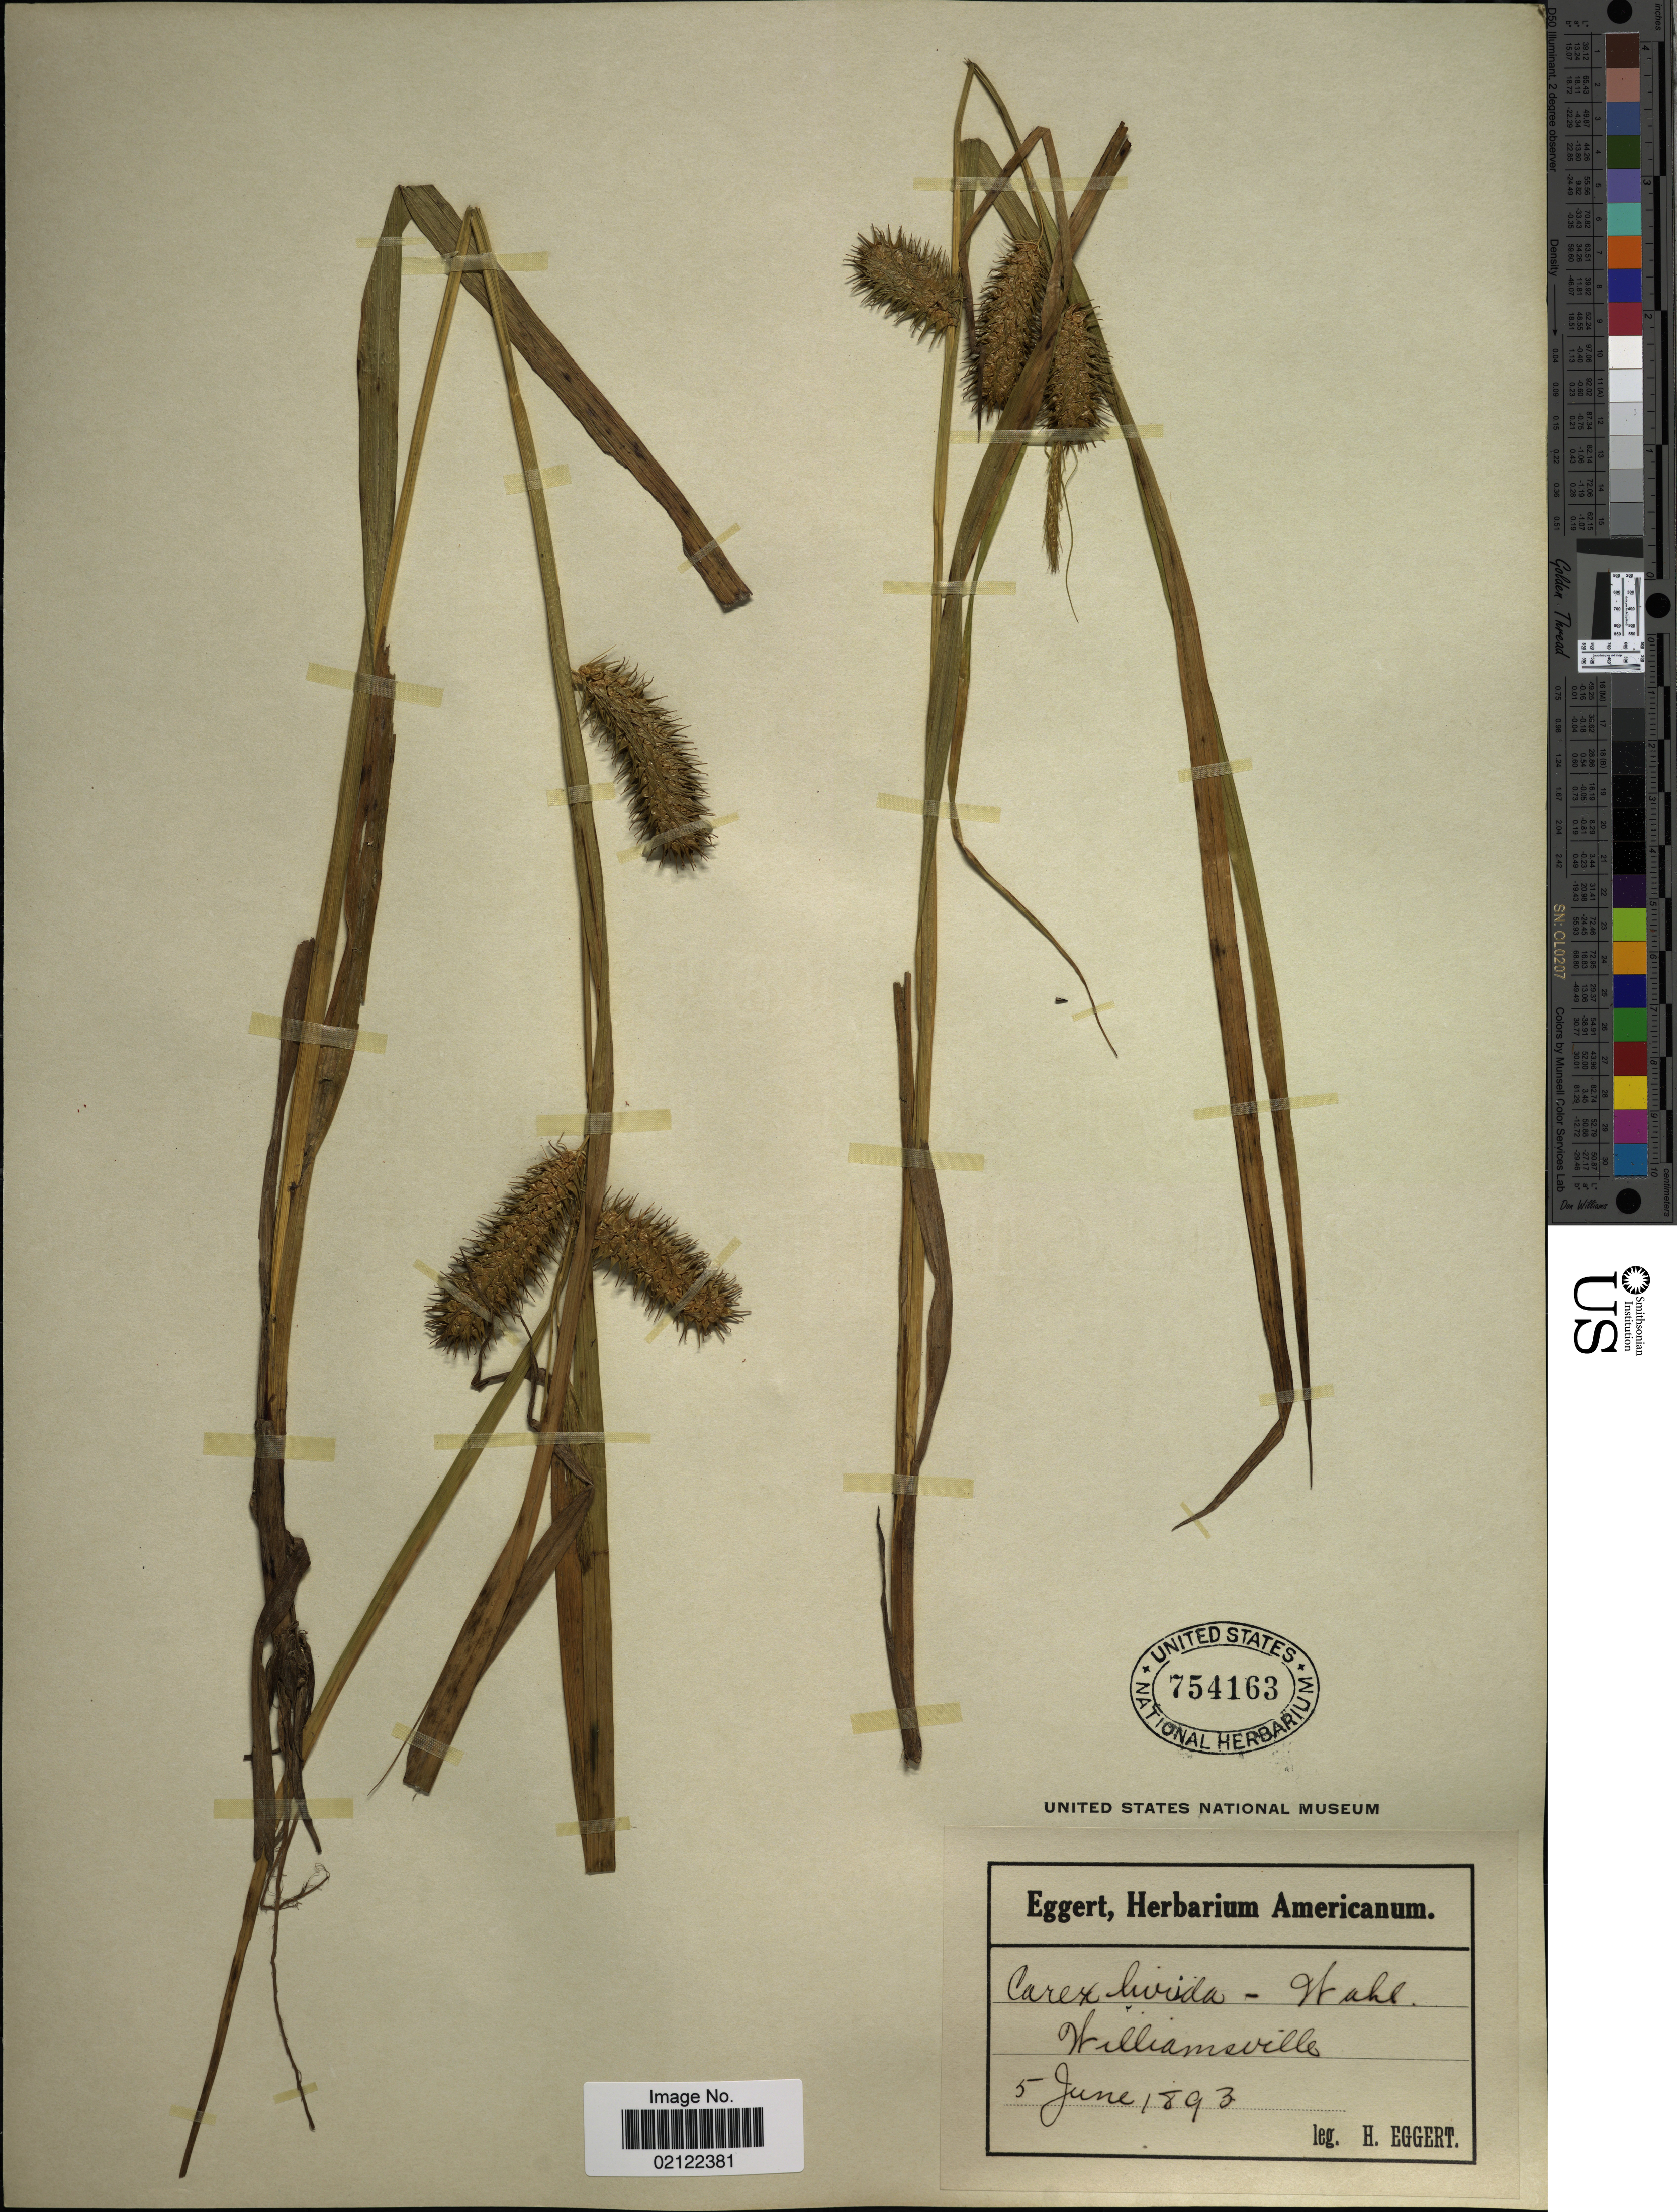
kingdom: Plantae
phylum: Tracheophyta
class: Liliopsida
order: Poales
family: Cyperaceae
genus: Carex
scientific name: Carex lurida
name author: Wahlenb.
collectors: H. Eggert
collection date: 1893-06-05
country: United States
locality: Williamsville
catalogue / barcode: US 754163